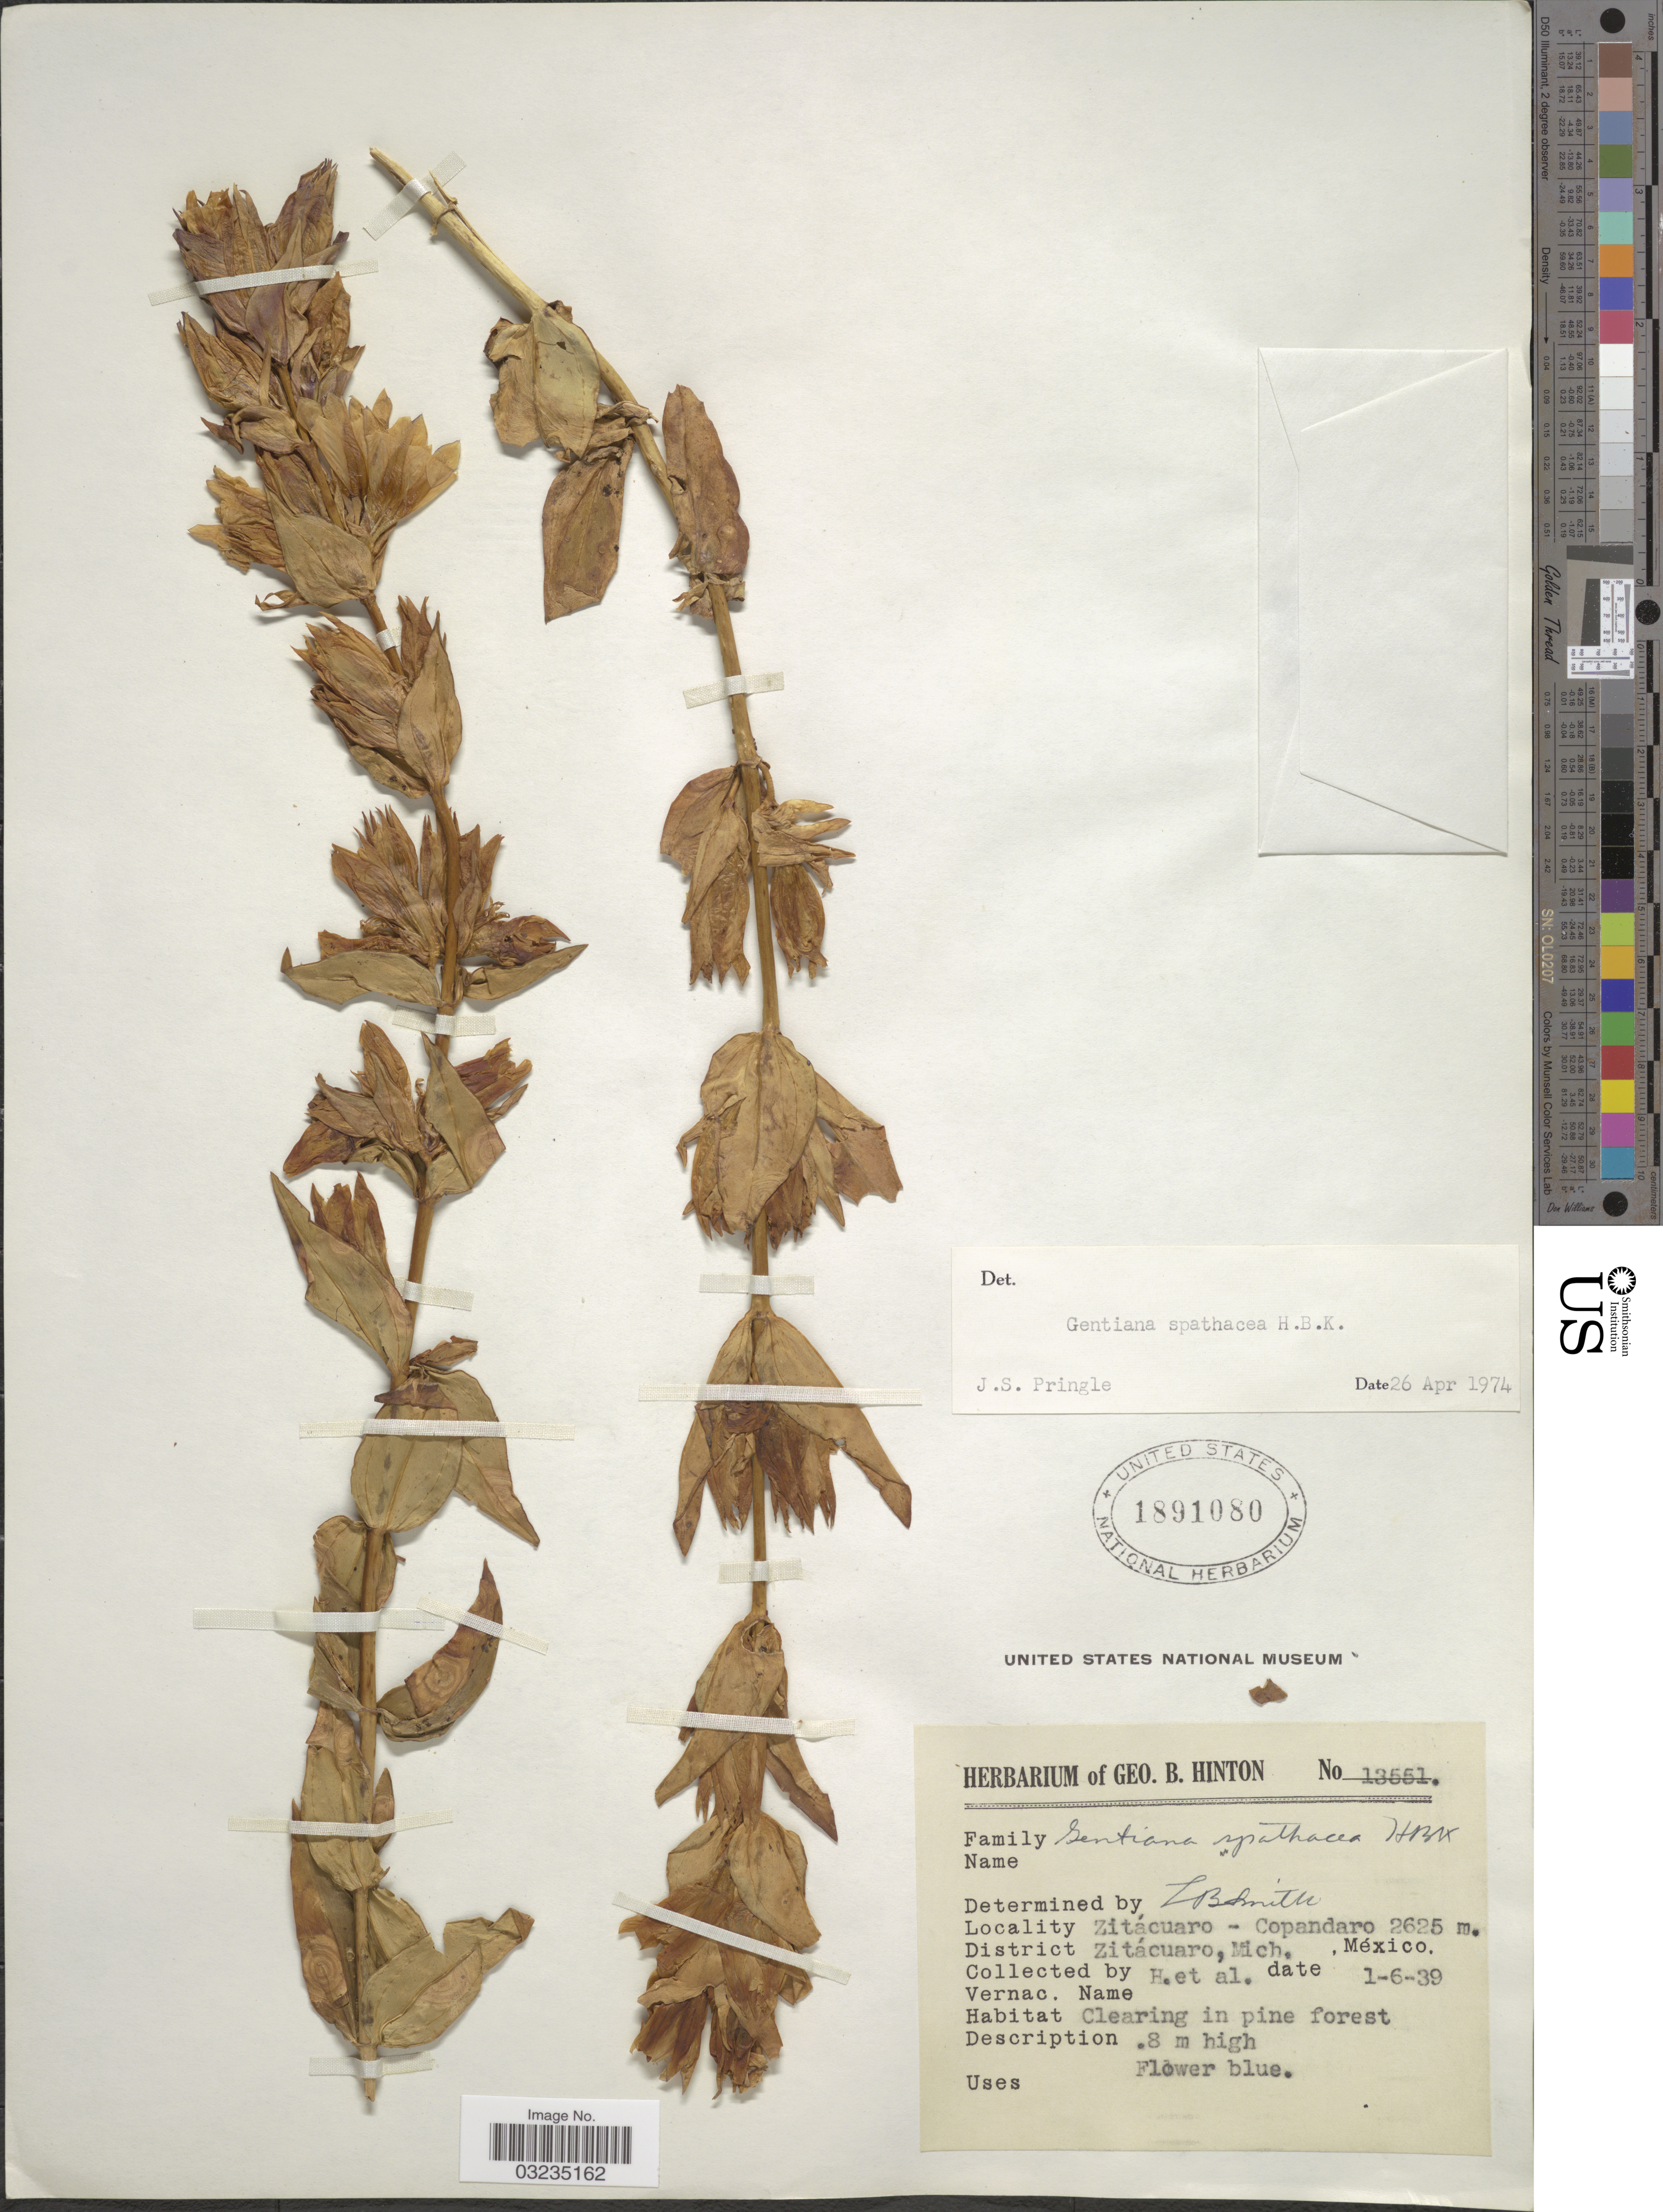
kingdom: Plantae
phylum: Tracheophyta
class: Magnoliopsida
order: Gentianales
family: Gentianaceae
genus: Gentiana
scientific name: Gentiana spathacea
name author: Kunth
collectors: G. B. Hinton & et al.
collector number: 13551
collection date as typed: Transcribed d/m/y: 1/6/39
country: Mexico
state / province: Michoacán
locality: Zitácuaro - Copandaro. District Zitácuaro, Mich.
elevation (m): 2625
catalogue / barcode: US 1891080